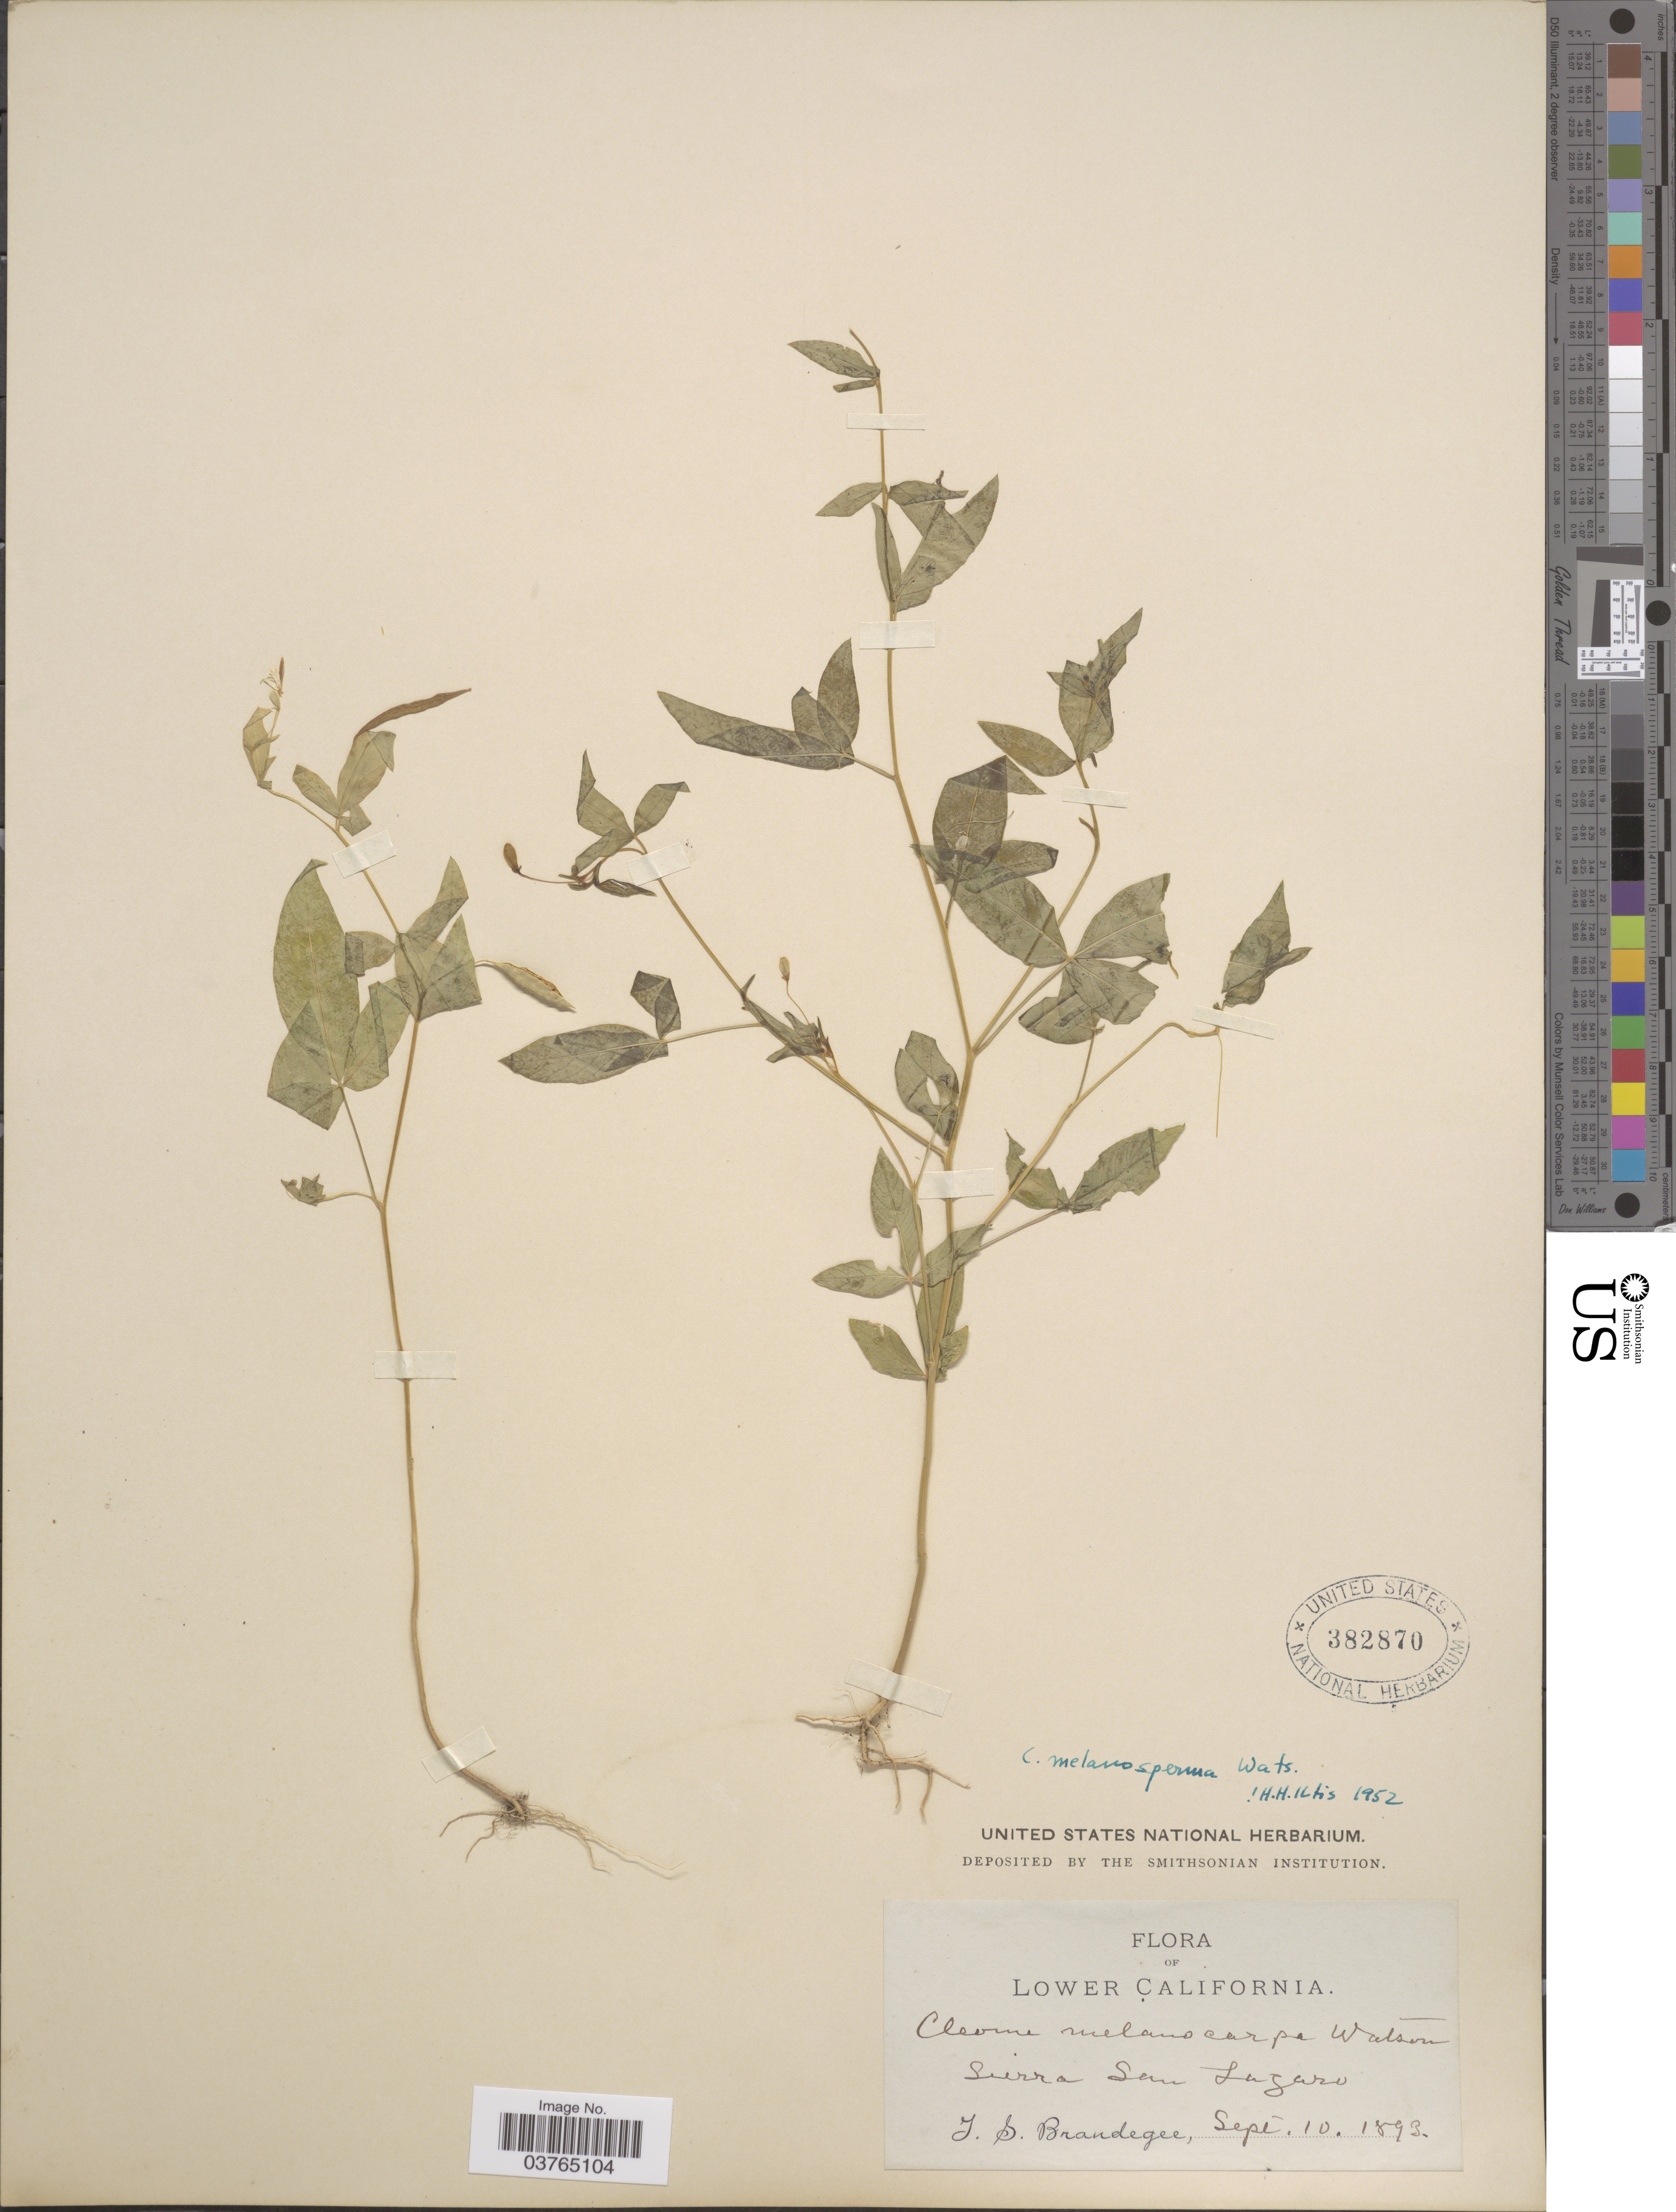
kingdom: Plantae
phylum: Tracheophyta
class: Magnoliopsida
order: Brassicales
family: Cleomaceae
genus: Cleoserrata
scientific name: Cleoserrata melanosperma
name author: (S. Watson) Roalson & Soares Neto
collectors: T. S. Brandegee (herbarium)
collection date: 1893-09-10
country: Mexico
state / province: Baja California Sur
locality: Lower California. Sierra San Lazaro.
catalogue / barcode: US 382870